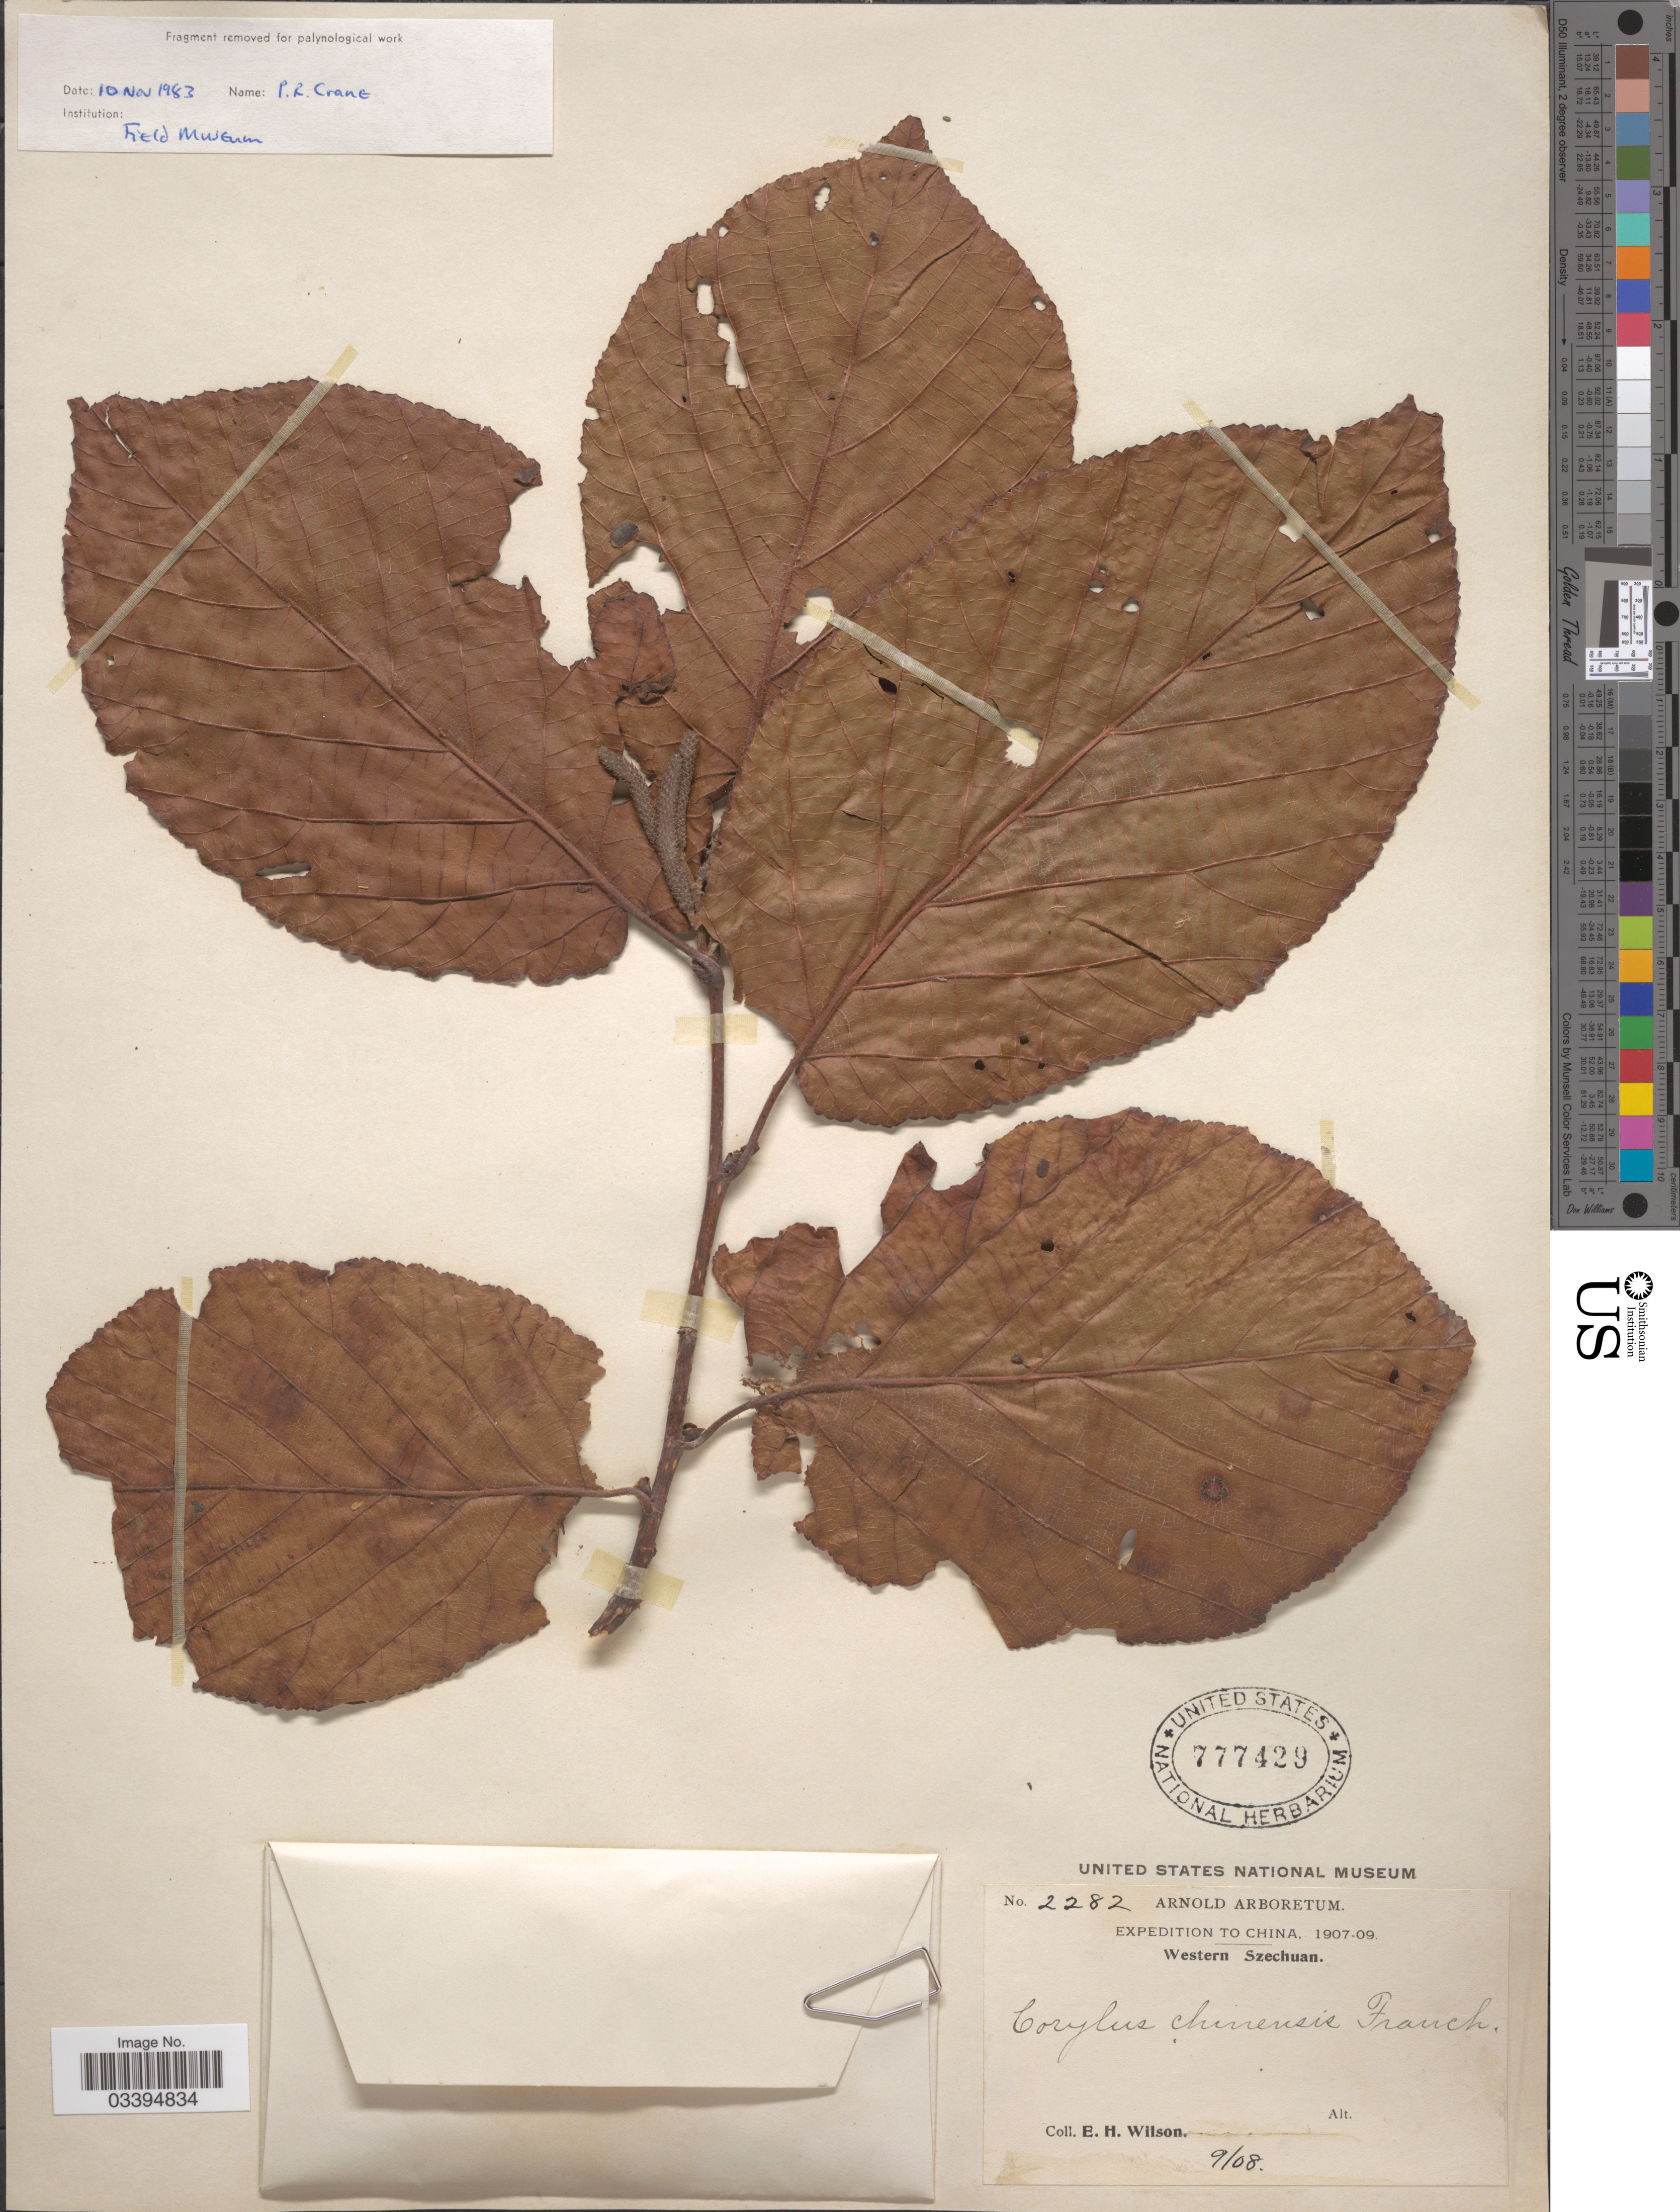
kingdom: Plantae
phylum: Tracheophyta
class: Magnoliopsida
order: Fagales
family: Betulaceae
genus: Corylus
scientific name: Corylus chinensis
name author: Franch.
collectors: E. Wilson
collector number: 2282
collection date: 1908-09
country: China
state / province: Sichuan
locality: Western Szechuan.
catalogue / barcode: US 777429